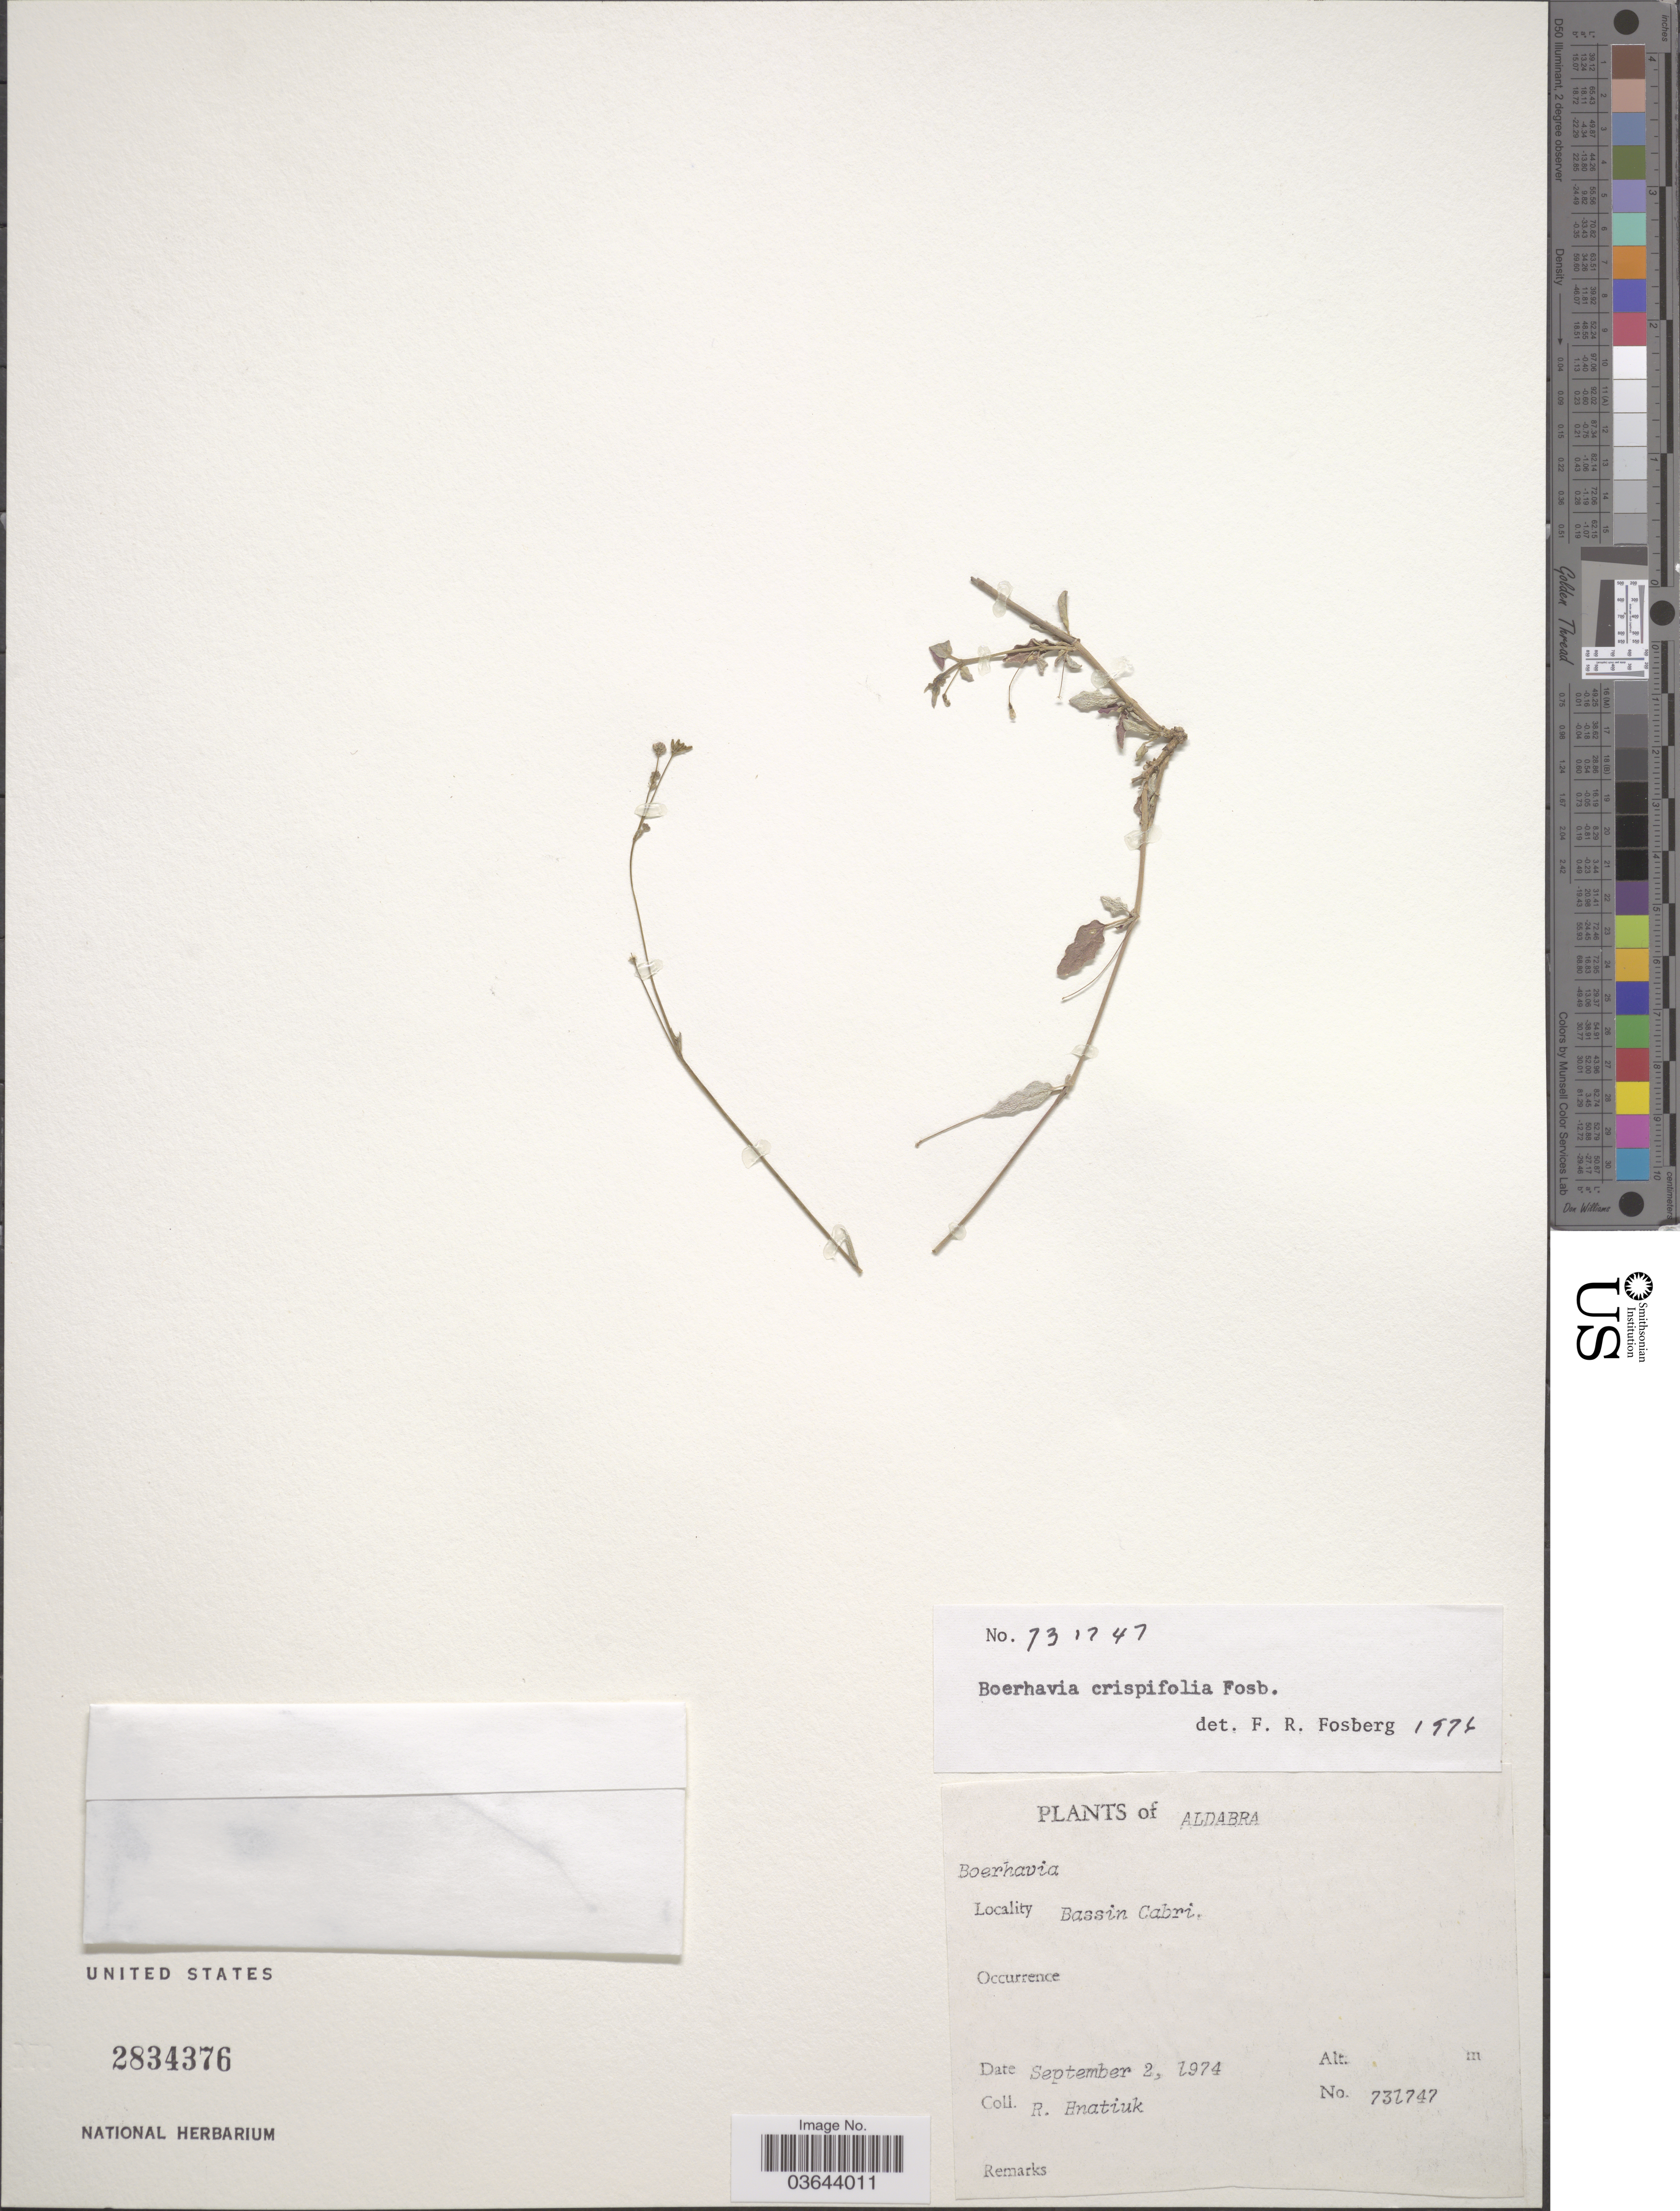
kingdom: Plantae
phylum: Tracheophyta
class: Magnoliopsida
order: Caryophyllales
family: Nyctaginaceae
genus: Boerhavia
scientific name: Boerhavia crispifolia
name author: Fosberg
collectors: R. Hnatiuk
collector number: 731747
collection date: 1974-09-02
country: Seychelles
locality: Aldabra. Bassin Cabri.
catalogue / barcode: US 2834376